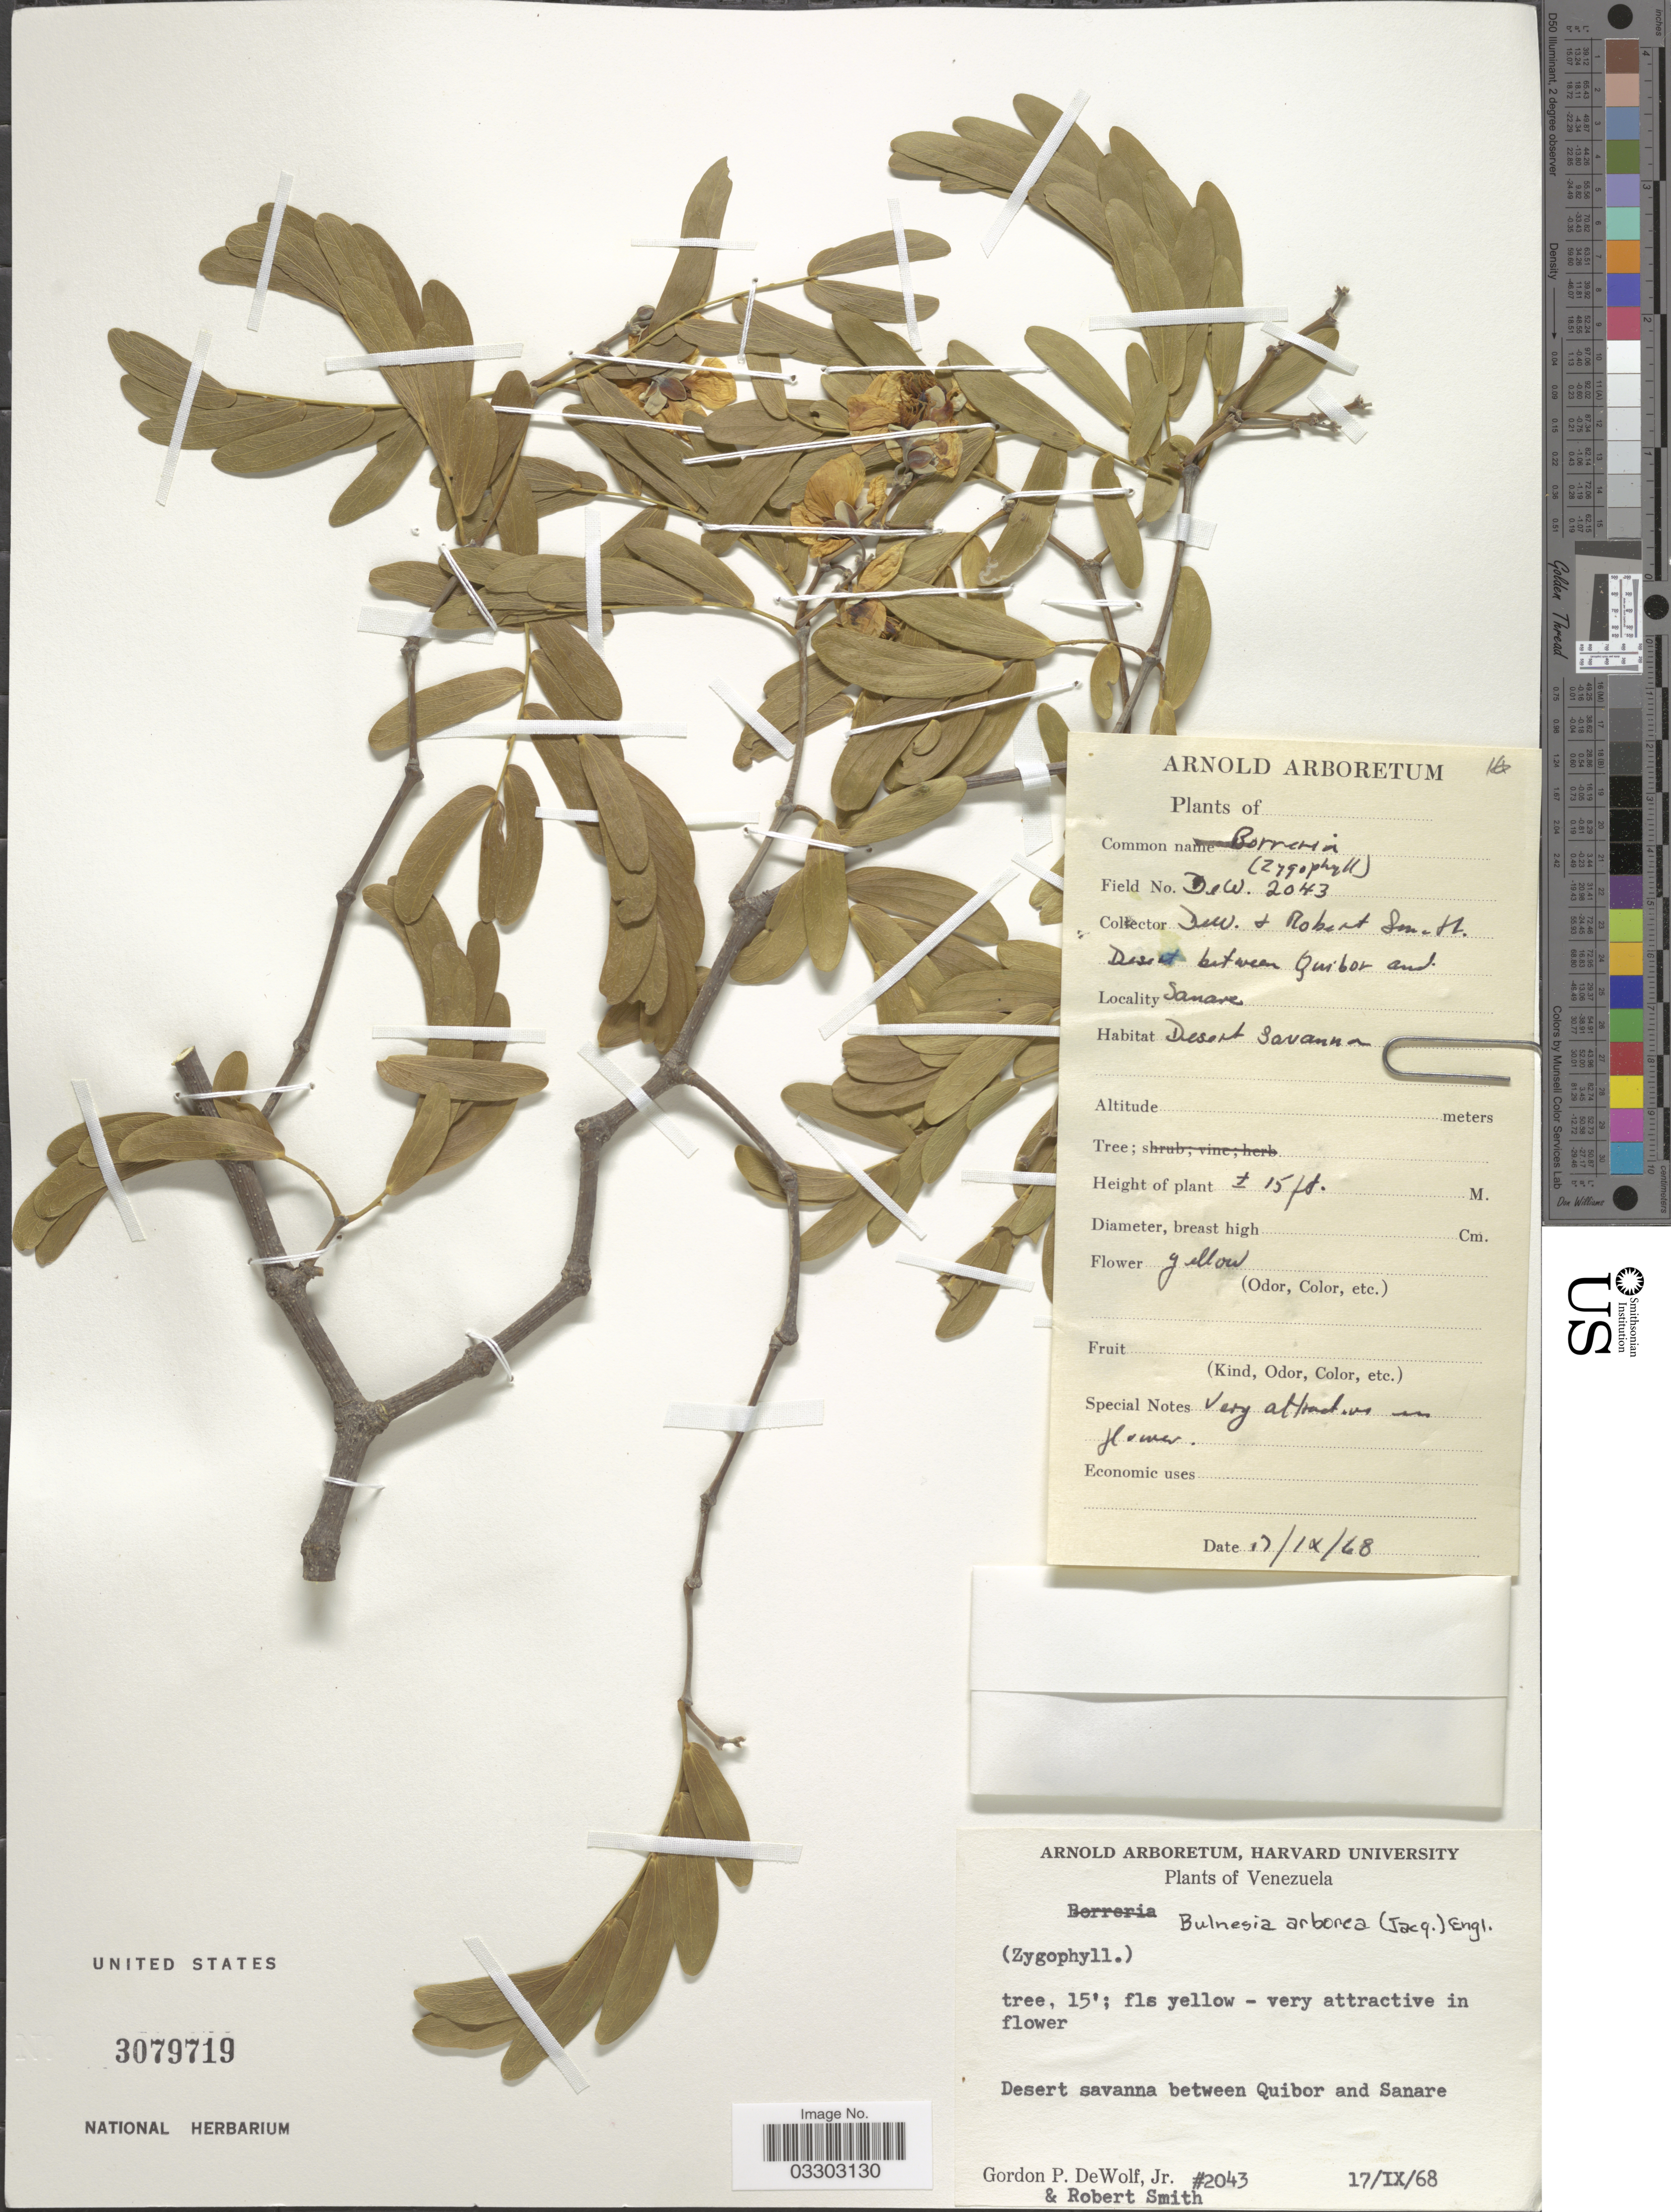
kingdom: Plantae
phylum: Tracheophyta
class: Magnoliopsida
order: Zygophyllales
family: Zygophyllaceae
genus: Gonopterodendron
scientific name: Gonopterodendron arboreum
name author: (Jacq.) Godoy-Bürki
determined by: U.S. National Herbarium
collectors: G. DeWolf & R. F. Smith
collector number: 2043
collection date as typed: Transcribed d/m/y: 17/9/68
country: Venezuela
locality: Desert savanna between Quibor and Sanare.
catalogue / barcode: US 3079719